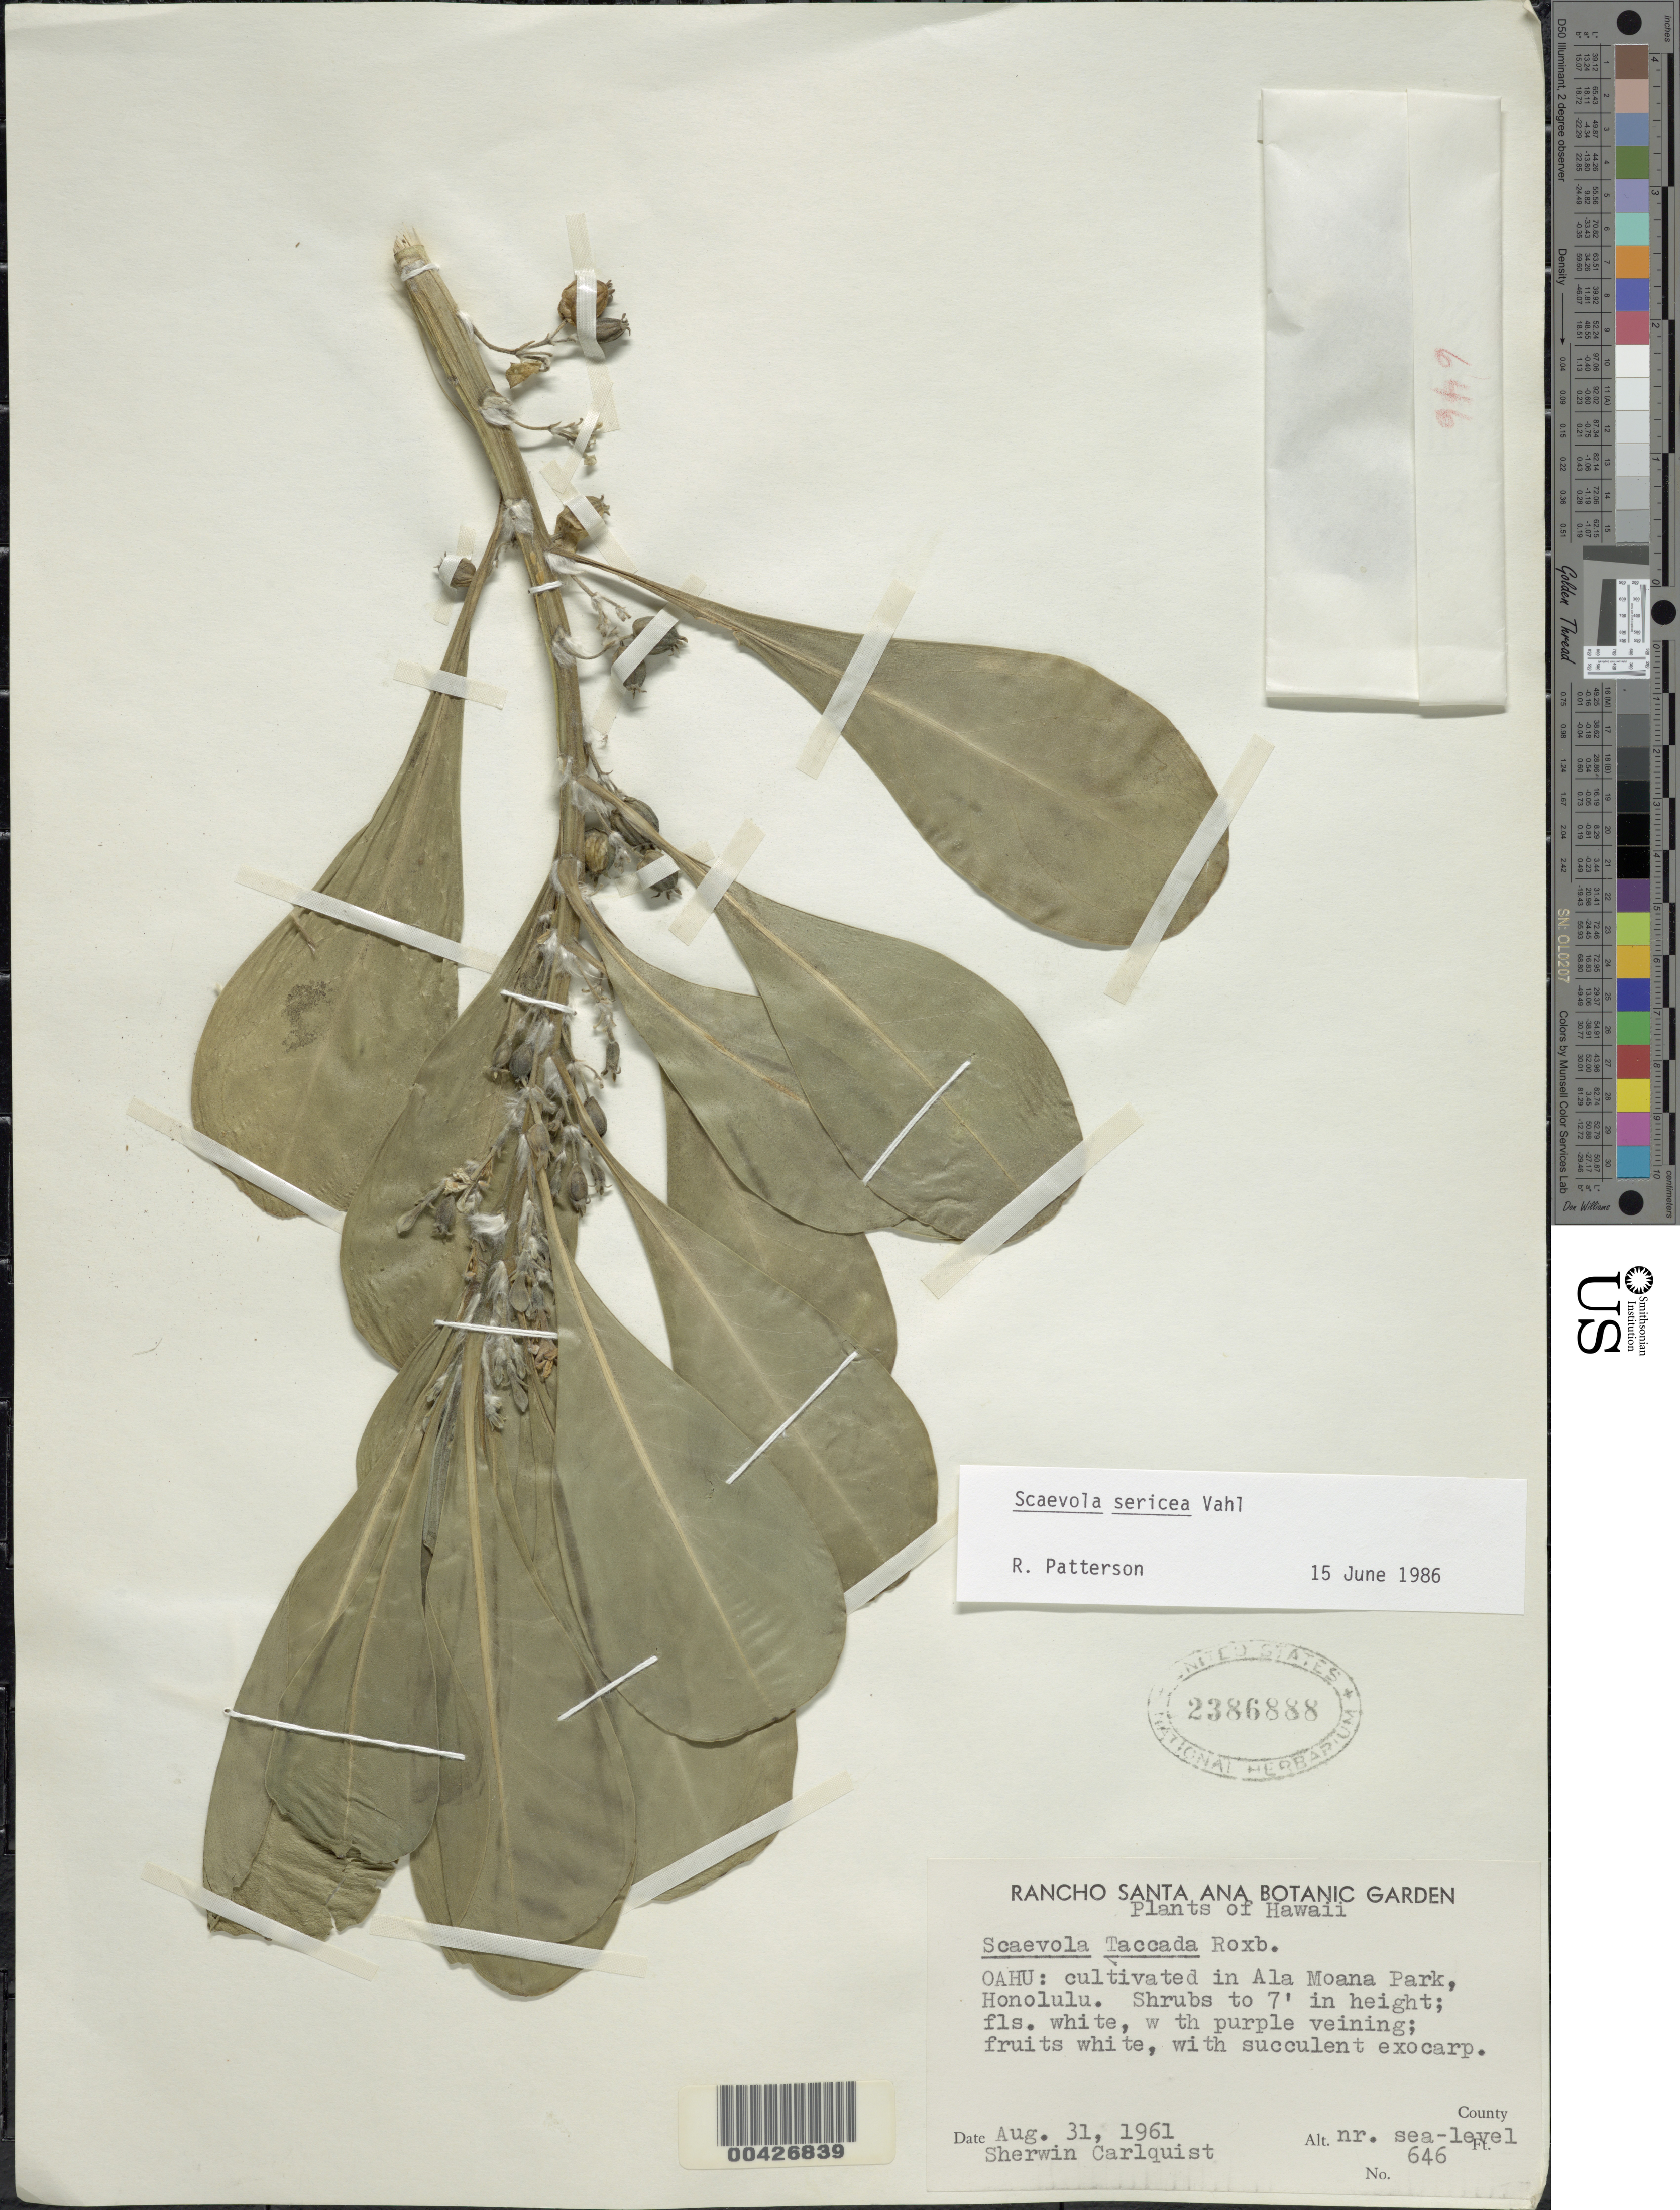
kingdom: Plantae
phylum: Tracheophyta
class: Magnoliopsida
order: Asterales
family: Goodeniaceae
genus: Scaevola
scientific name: Scaevola taccada var. taccada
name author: (Gaertn.) Roxb.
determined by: Wagner, W. L., (BOT), Smithsonian Institution - National Museum of Natural History (UNITED STATES)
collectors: S. Carlquist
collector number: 646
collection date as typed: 31 Aug 1961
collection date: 1961-08-31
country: United States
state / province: Hawaii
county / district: Honolulu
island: Oahu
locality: Cultivated in Ala Moana Park, Honolulu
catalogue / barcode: US 2386888